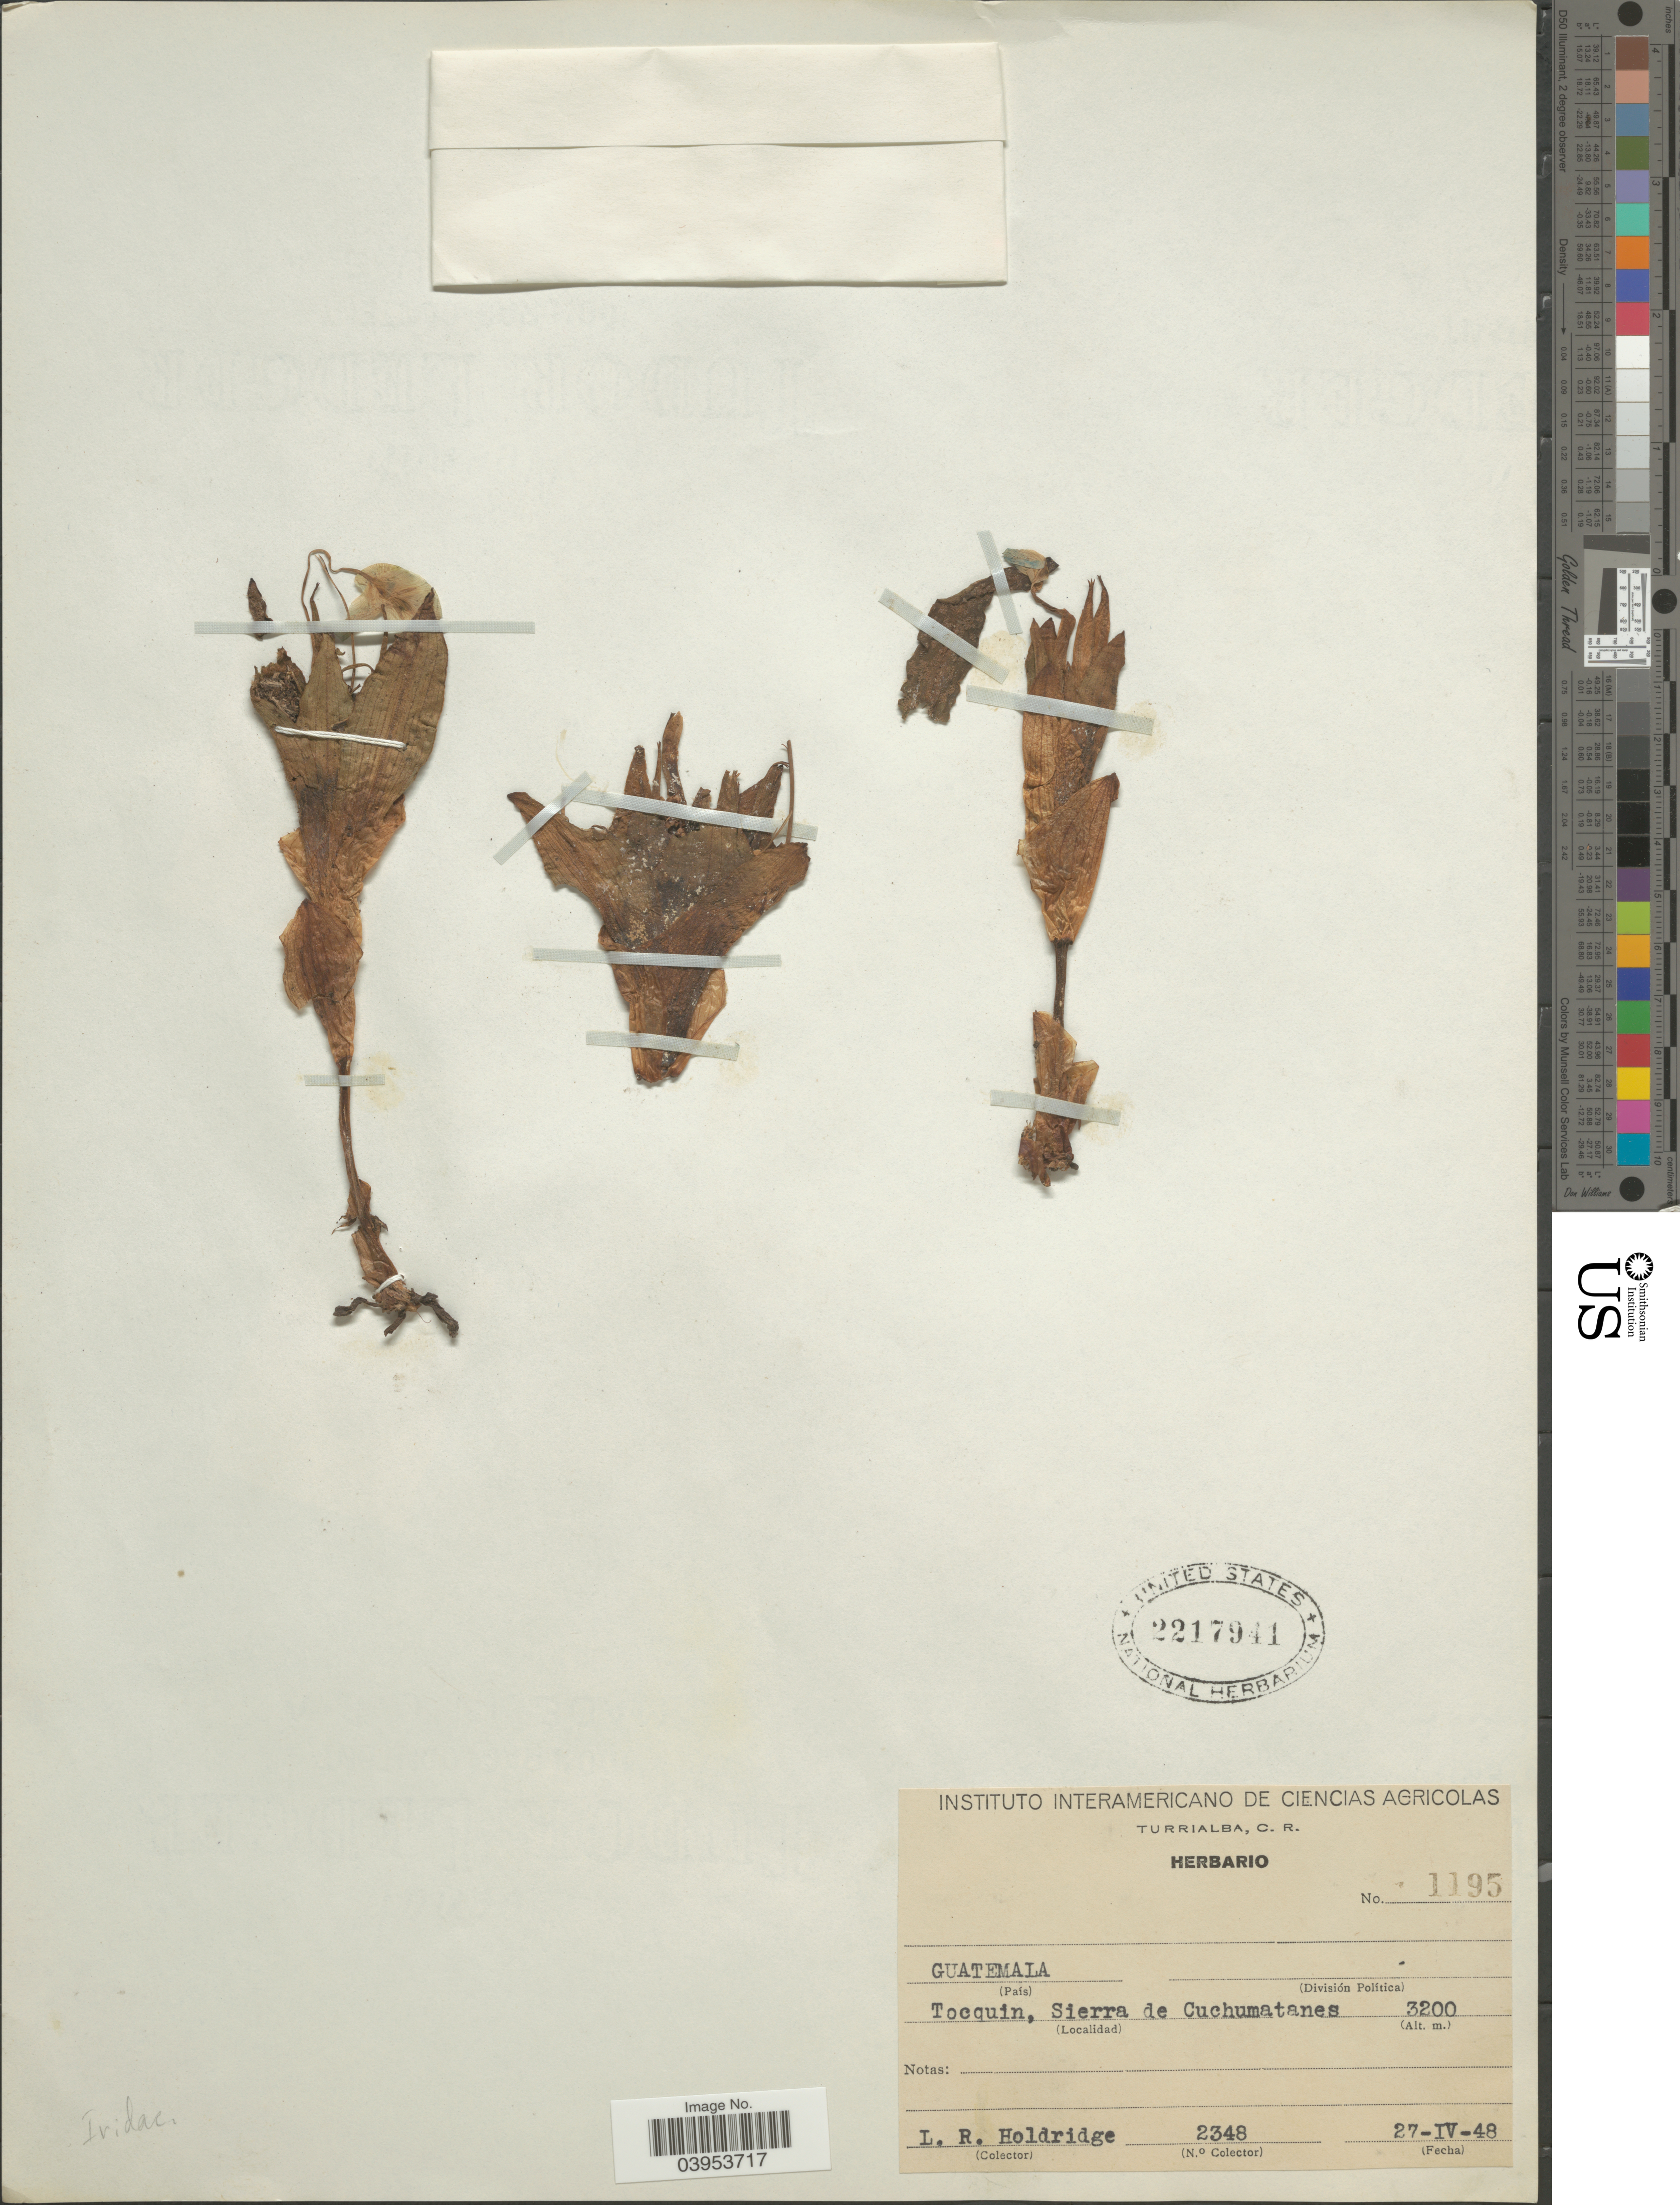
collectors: L. Holdridge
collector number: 2348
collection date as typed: Transcribed d/m/y: 27/4/48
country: Guatemala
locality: Tocquin, Sierra de Cuchumatanes.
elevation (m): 3200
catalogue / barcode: US 2217941